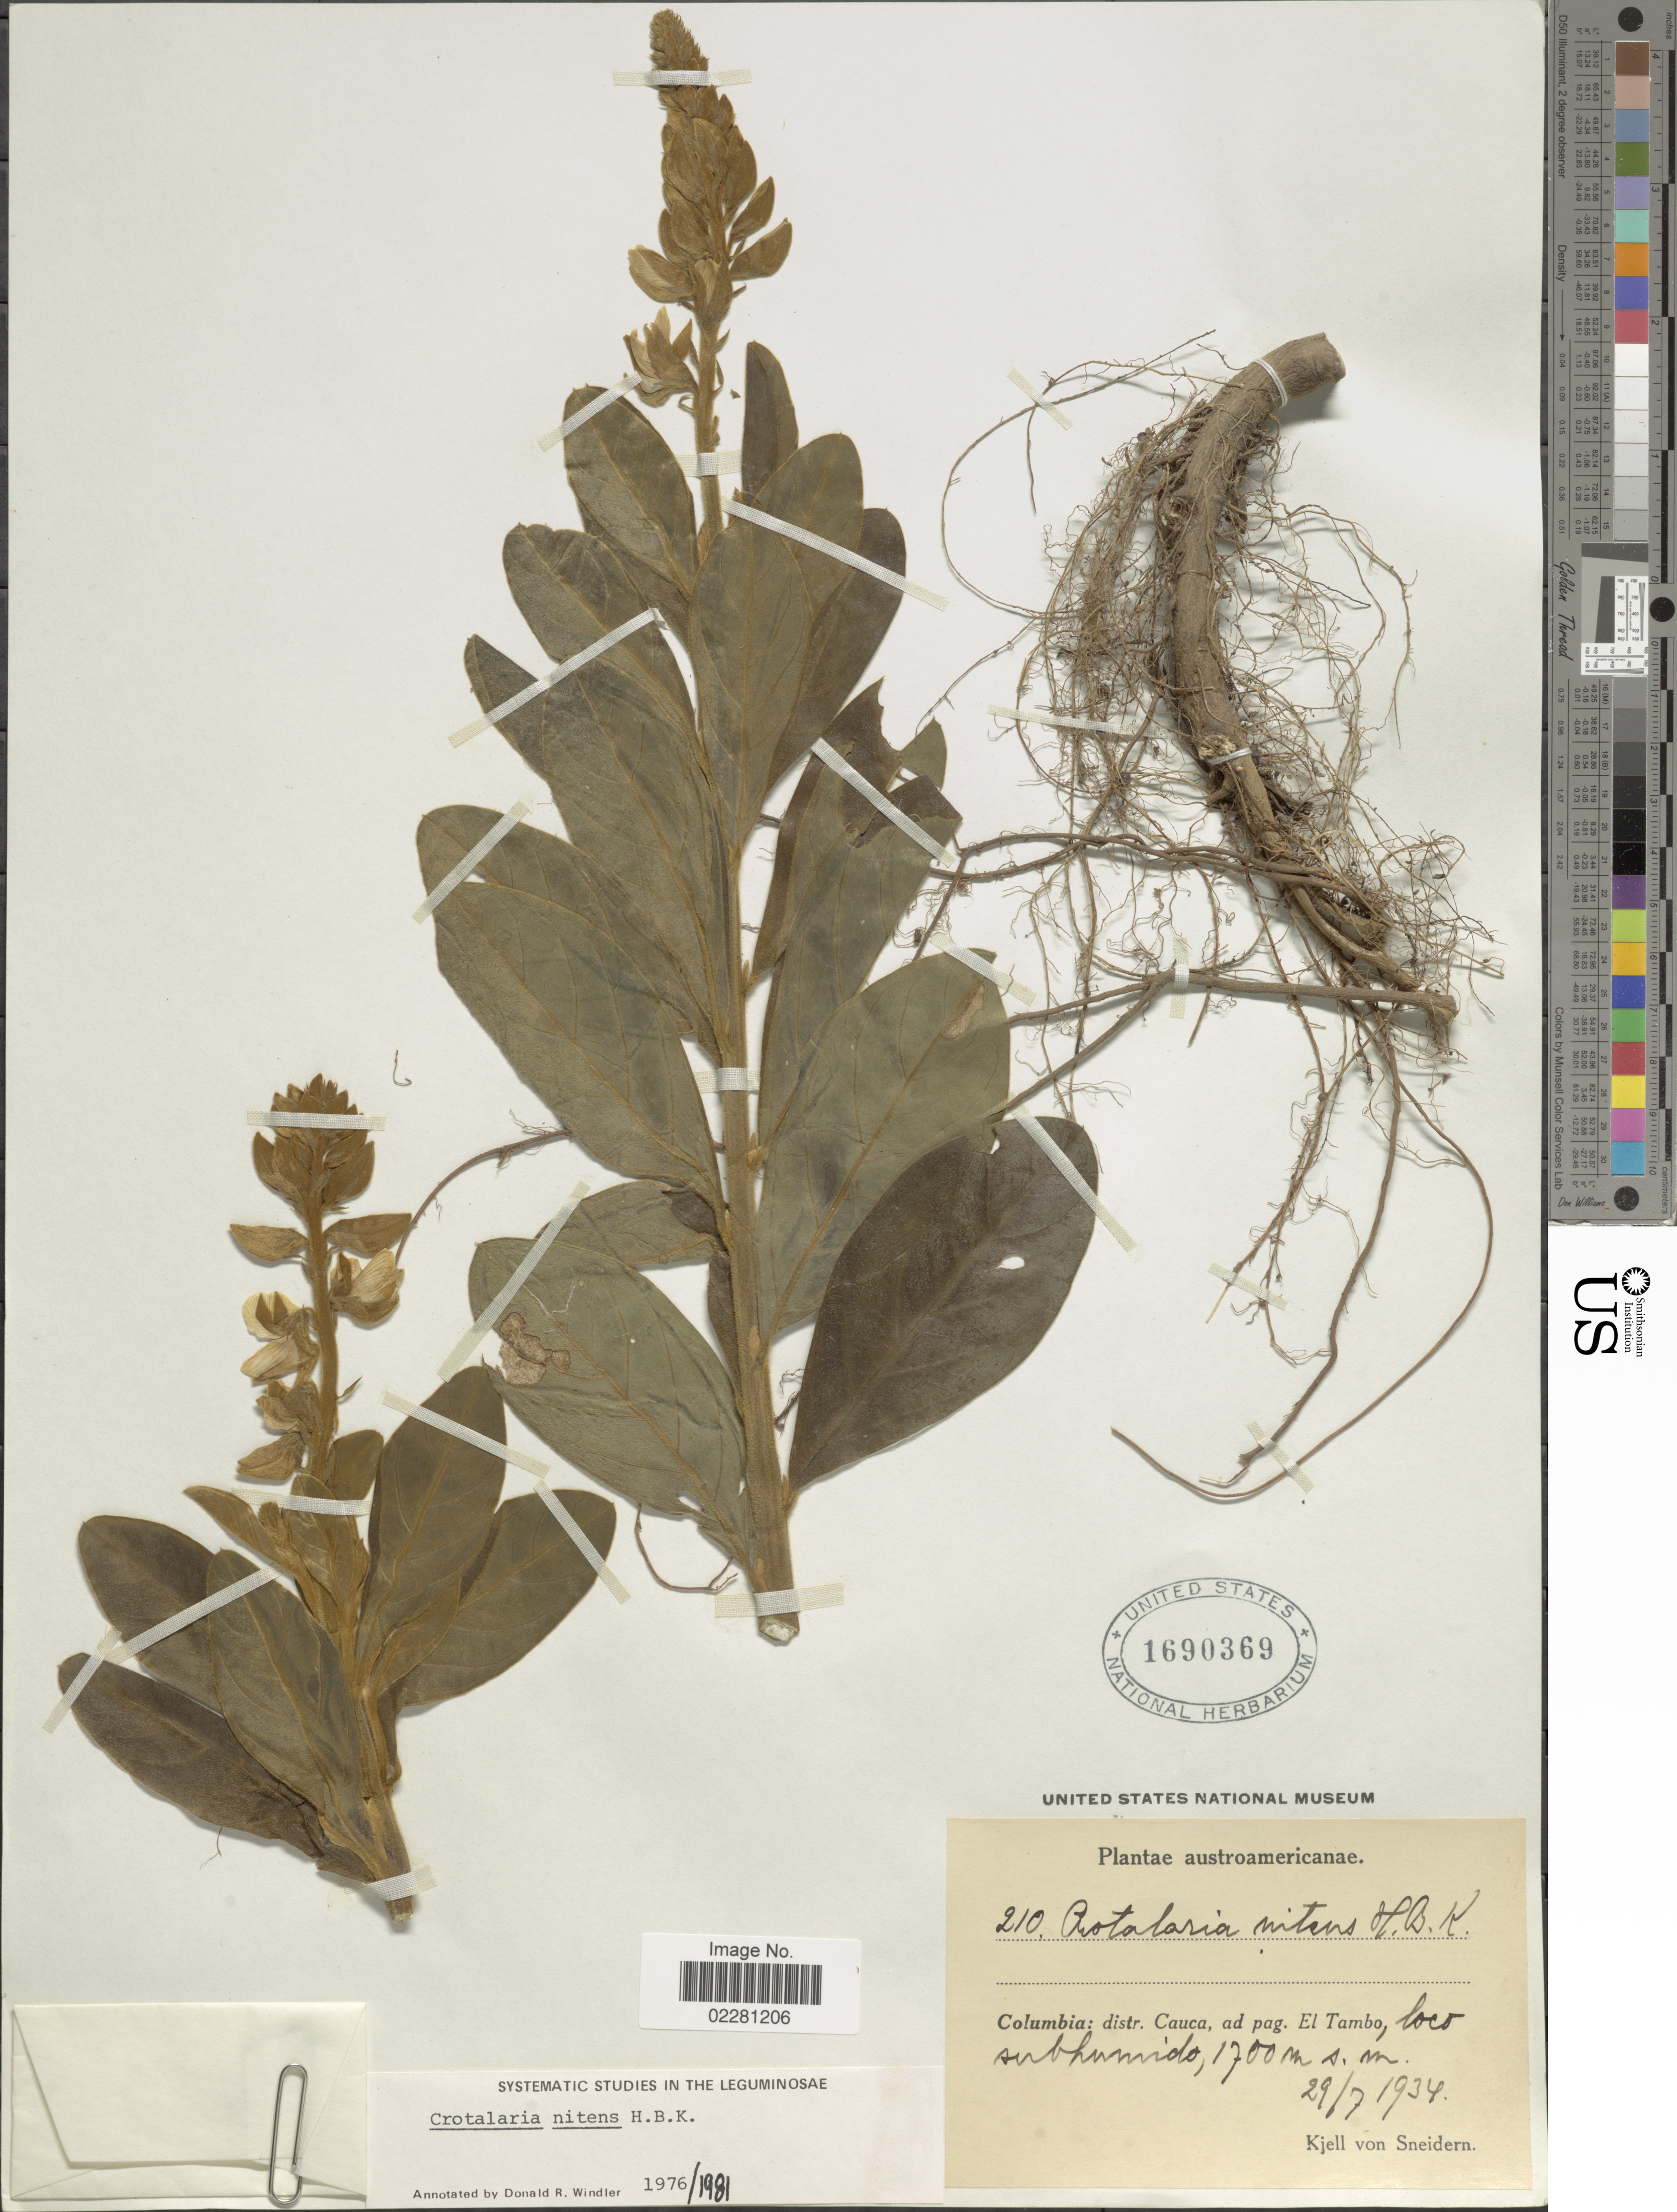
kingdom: Plantae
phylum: Tracheophyta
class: Magnoliopsida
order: Fabales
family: Fabaceae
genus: Crotalaria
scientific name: Crotalaria nitens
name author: Kunth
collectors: K. von Sneidern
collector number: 210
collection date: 1934-07-29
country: Colombia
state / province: Cauca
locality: Austroamericanae, ad pag. El Tambo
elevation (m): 1700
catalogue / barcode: US 1690369